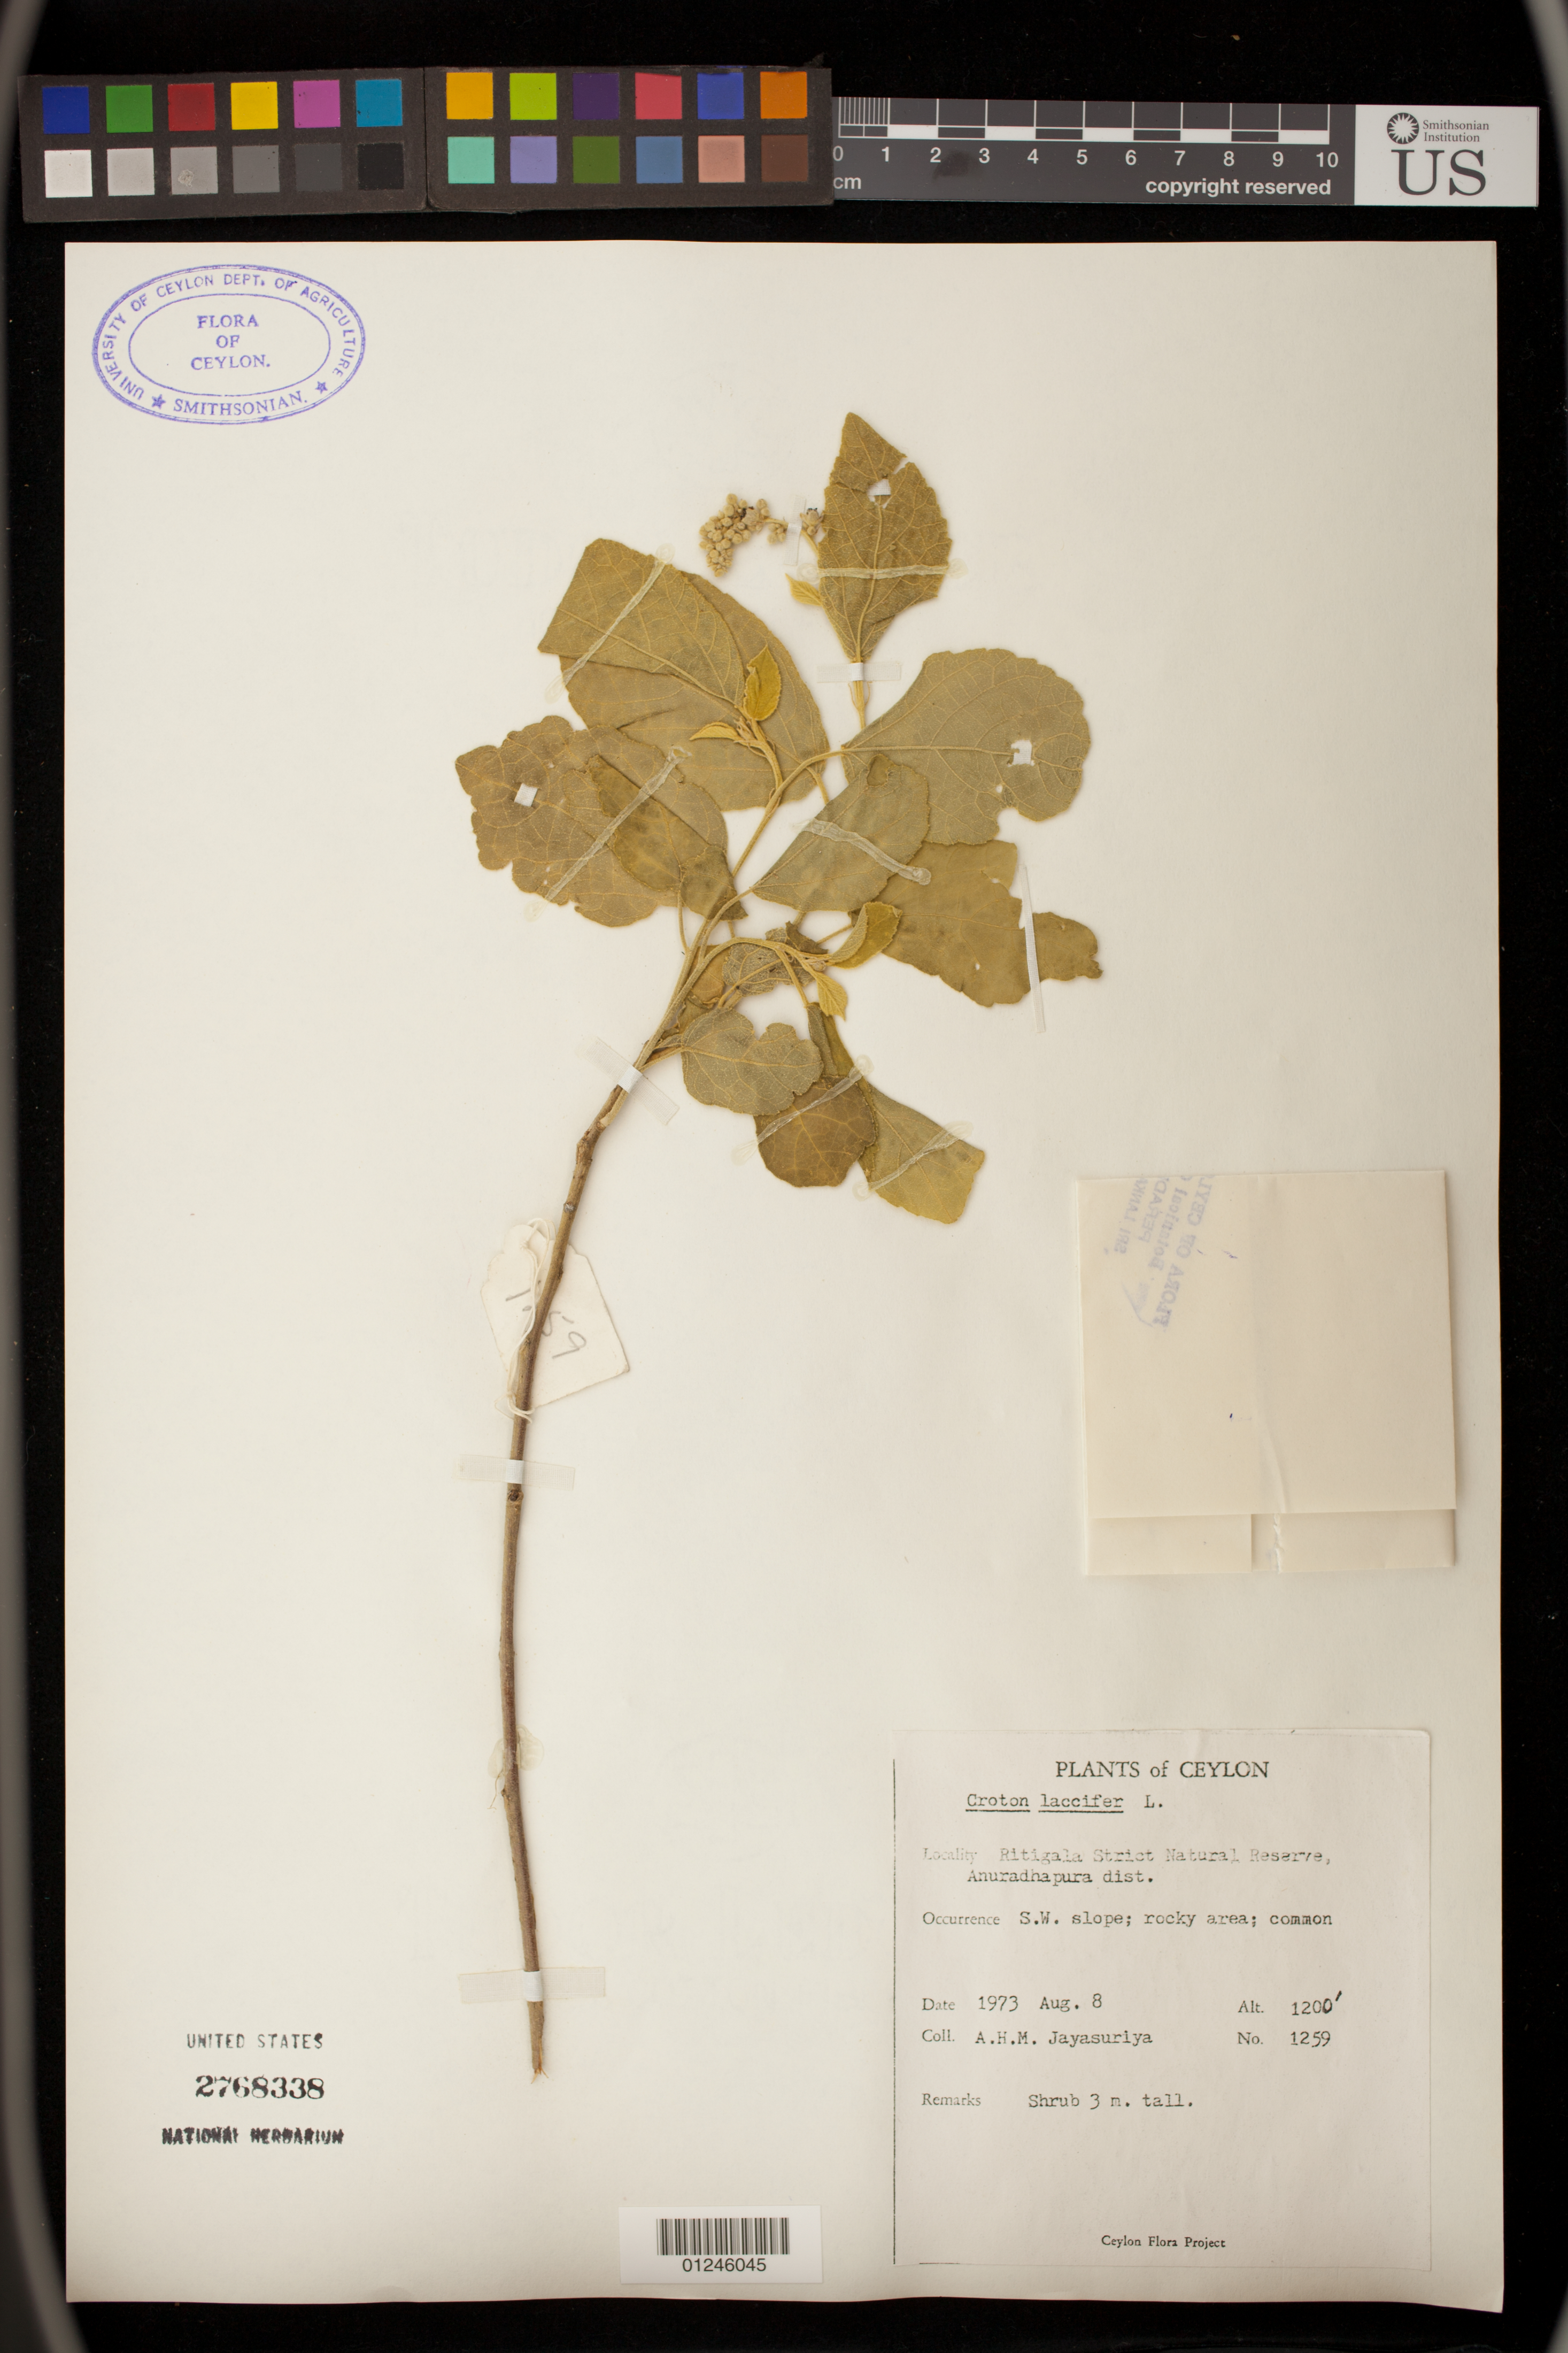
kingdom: Plantae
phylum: Tracheophyta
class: Magnoliopsida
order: Malpighiales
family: Euphorbiaceae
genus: Croton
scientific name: Croton lacciferus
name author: Blanco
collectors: A. H. Jayasuriya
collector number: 1259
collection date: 1973-08-08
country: Sri Lanka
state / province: North Central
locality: S.W. slopes rocky areas.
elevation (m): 1200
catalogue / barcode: US 2768338